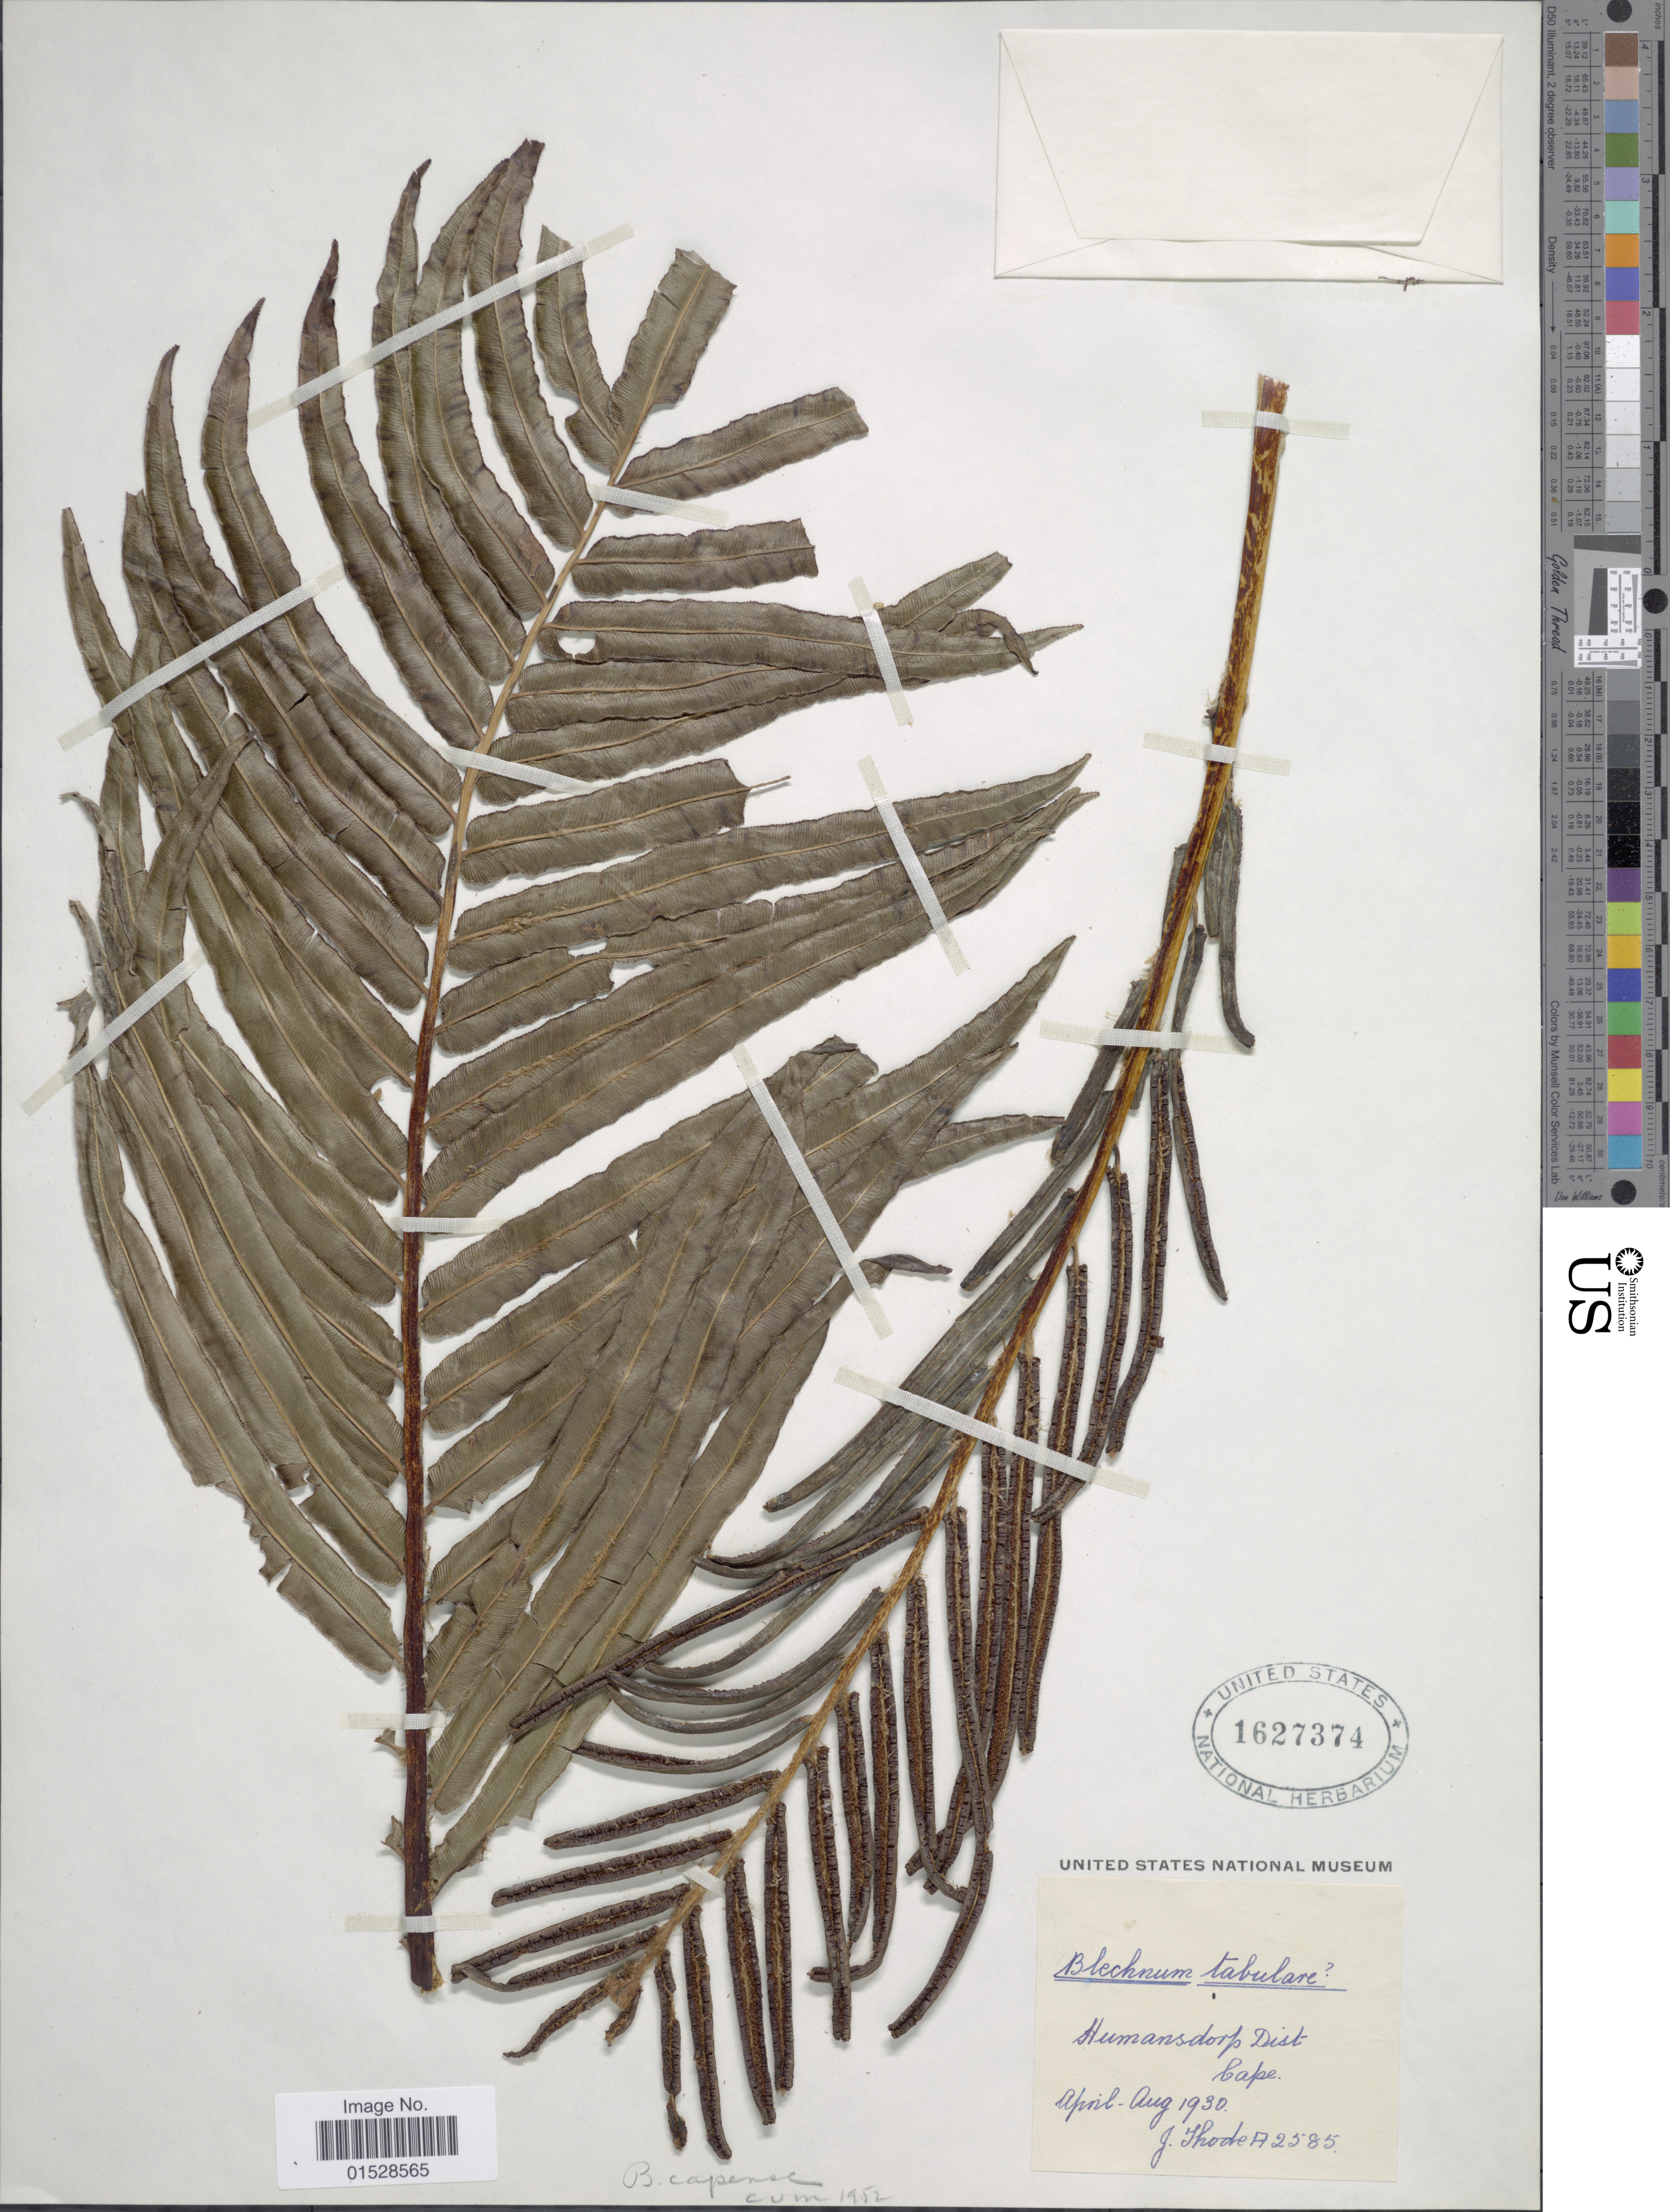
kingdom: Plantae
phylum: Tracheophyta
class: Polypodiopsida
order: Polypodiales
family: Blechnaceae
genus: Blechnum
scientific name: Blechnum capense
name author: (L.) Schltdl.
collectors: J. Thode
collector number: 2585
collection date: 1930-04/1930-08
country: South Africa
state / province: Eastern Cape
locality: Humansdorp Dist.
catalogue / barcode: US 1627374